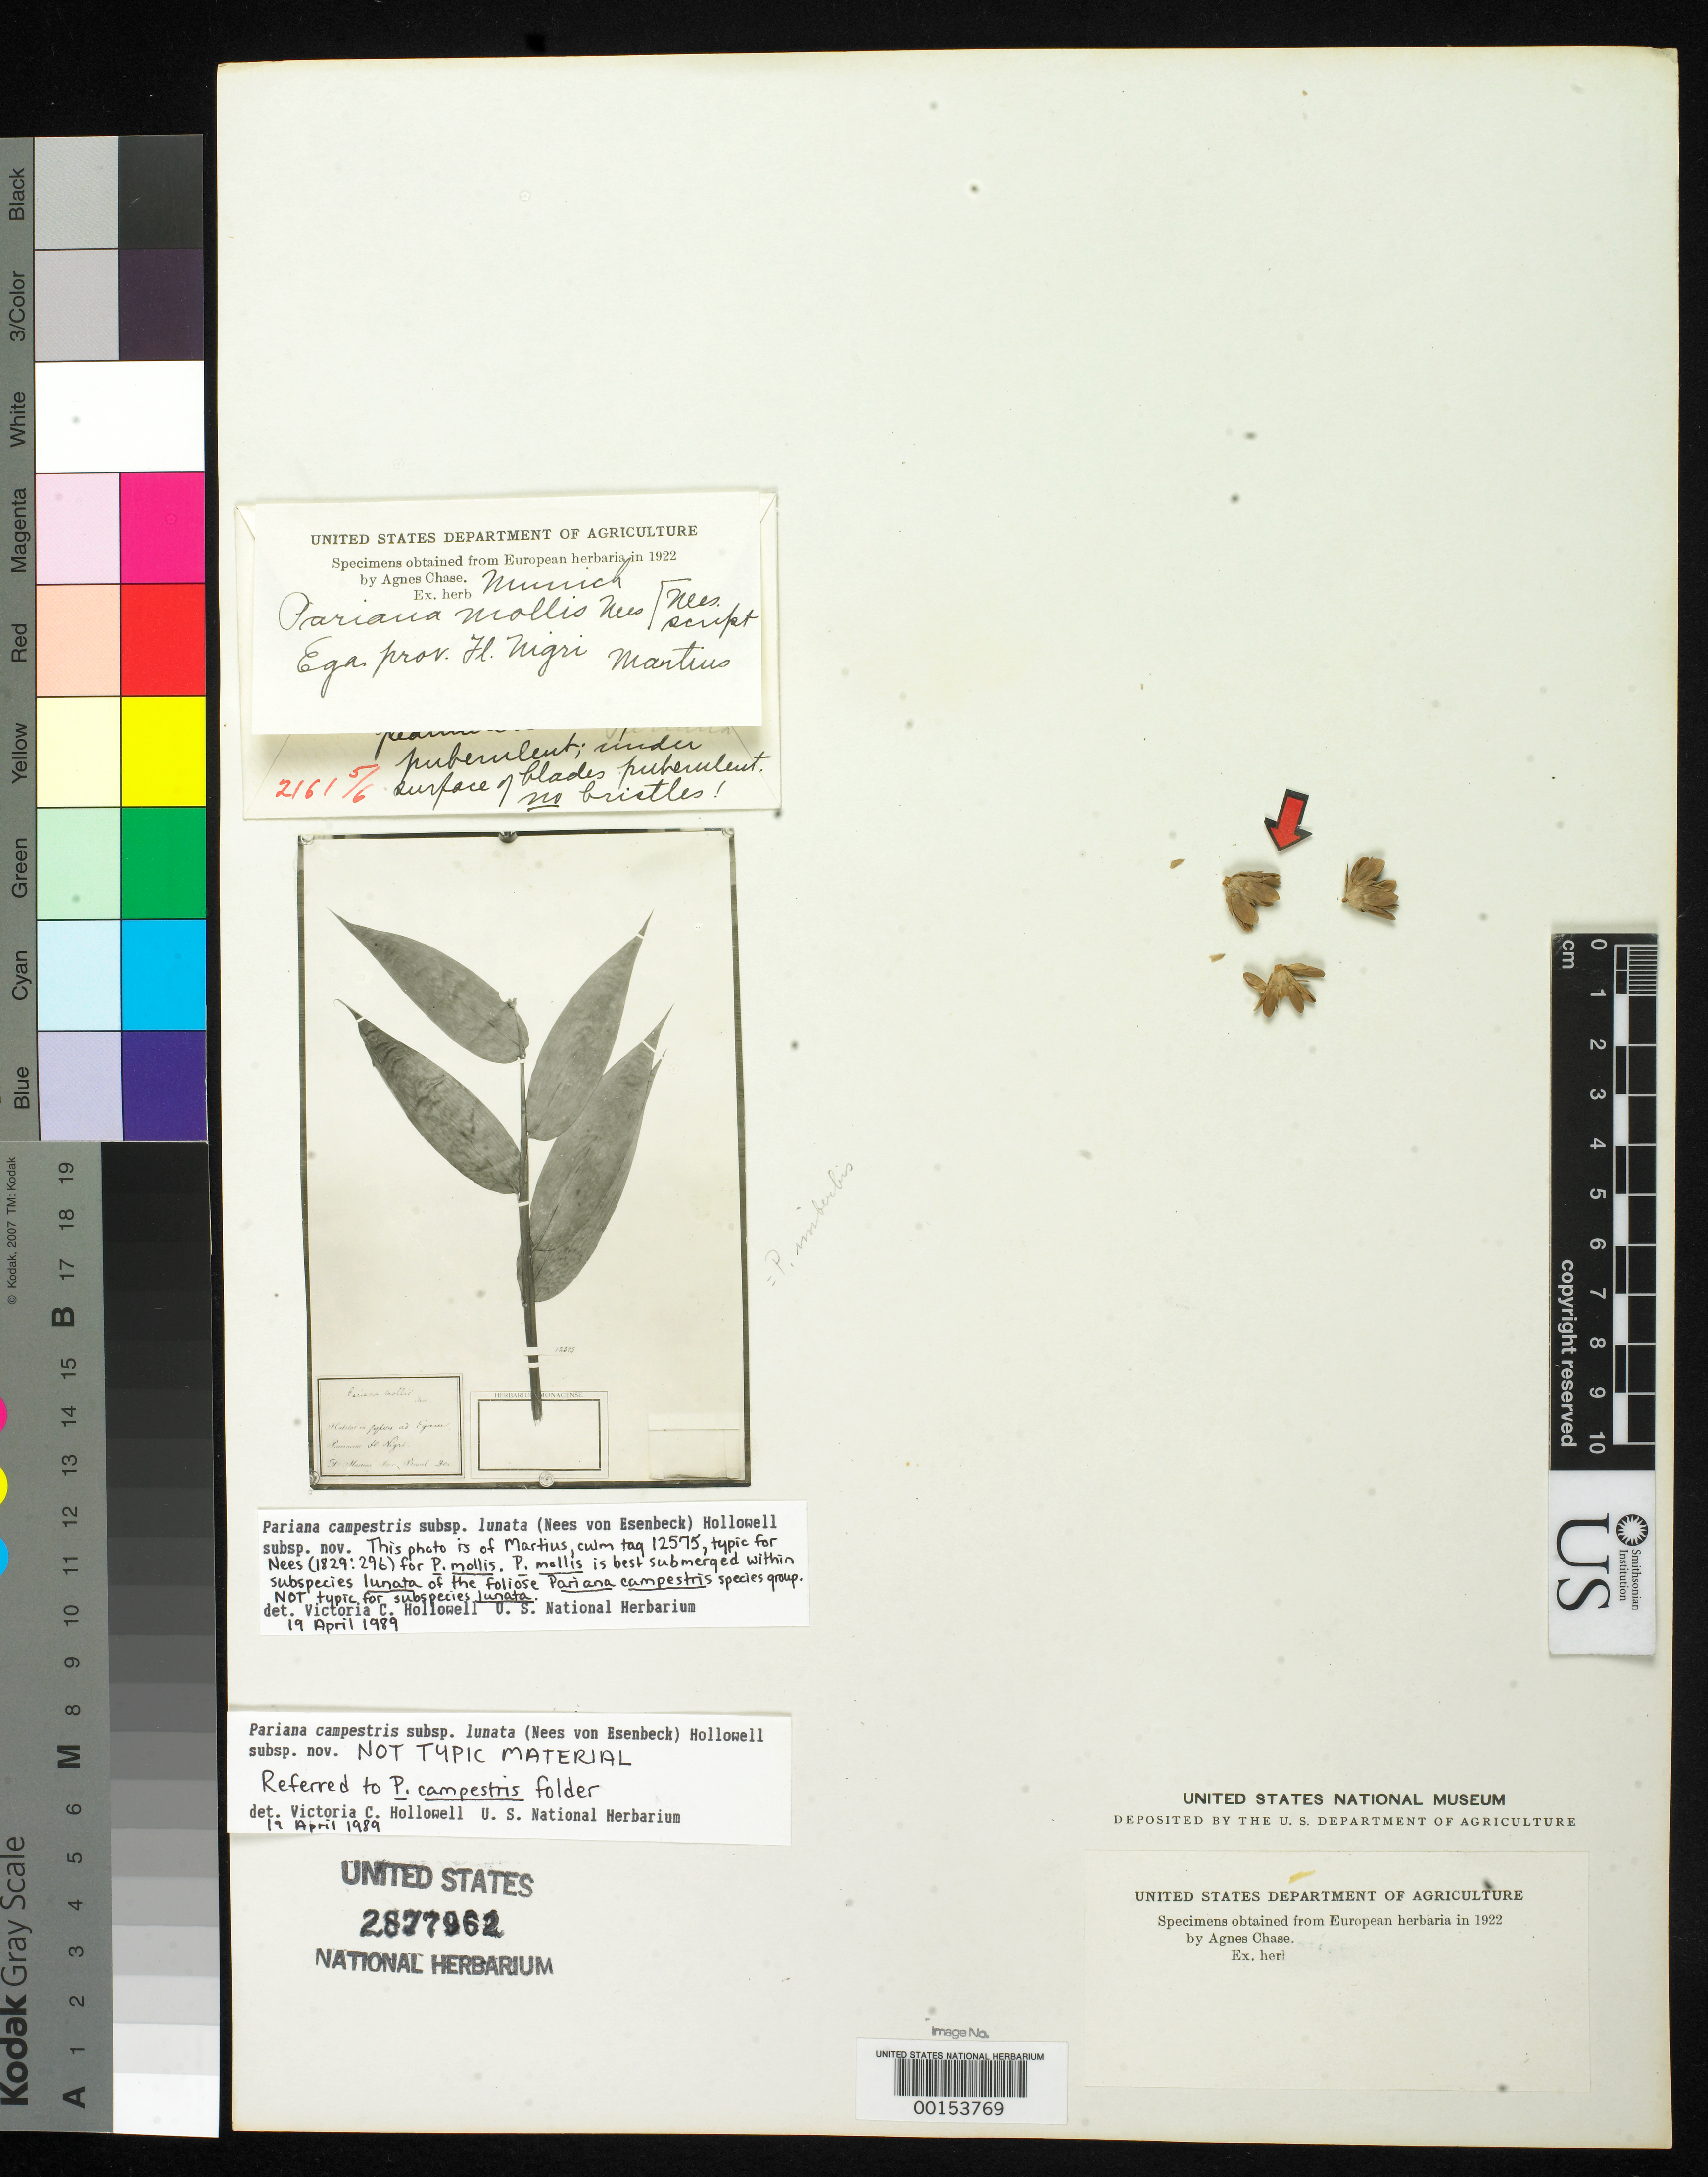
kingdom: Plantae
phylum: Tracheophyta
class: Liliopsida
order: Poales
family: Poaceae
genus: Pariana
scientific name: Pariana mollis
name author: Nees in Mart.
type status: Type Fragment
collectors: C. F. Martius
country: Brazil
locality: Fl. Nigri.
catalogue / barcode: US 2877962